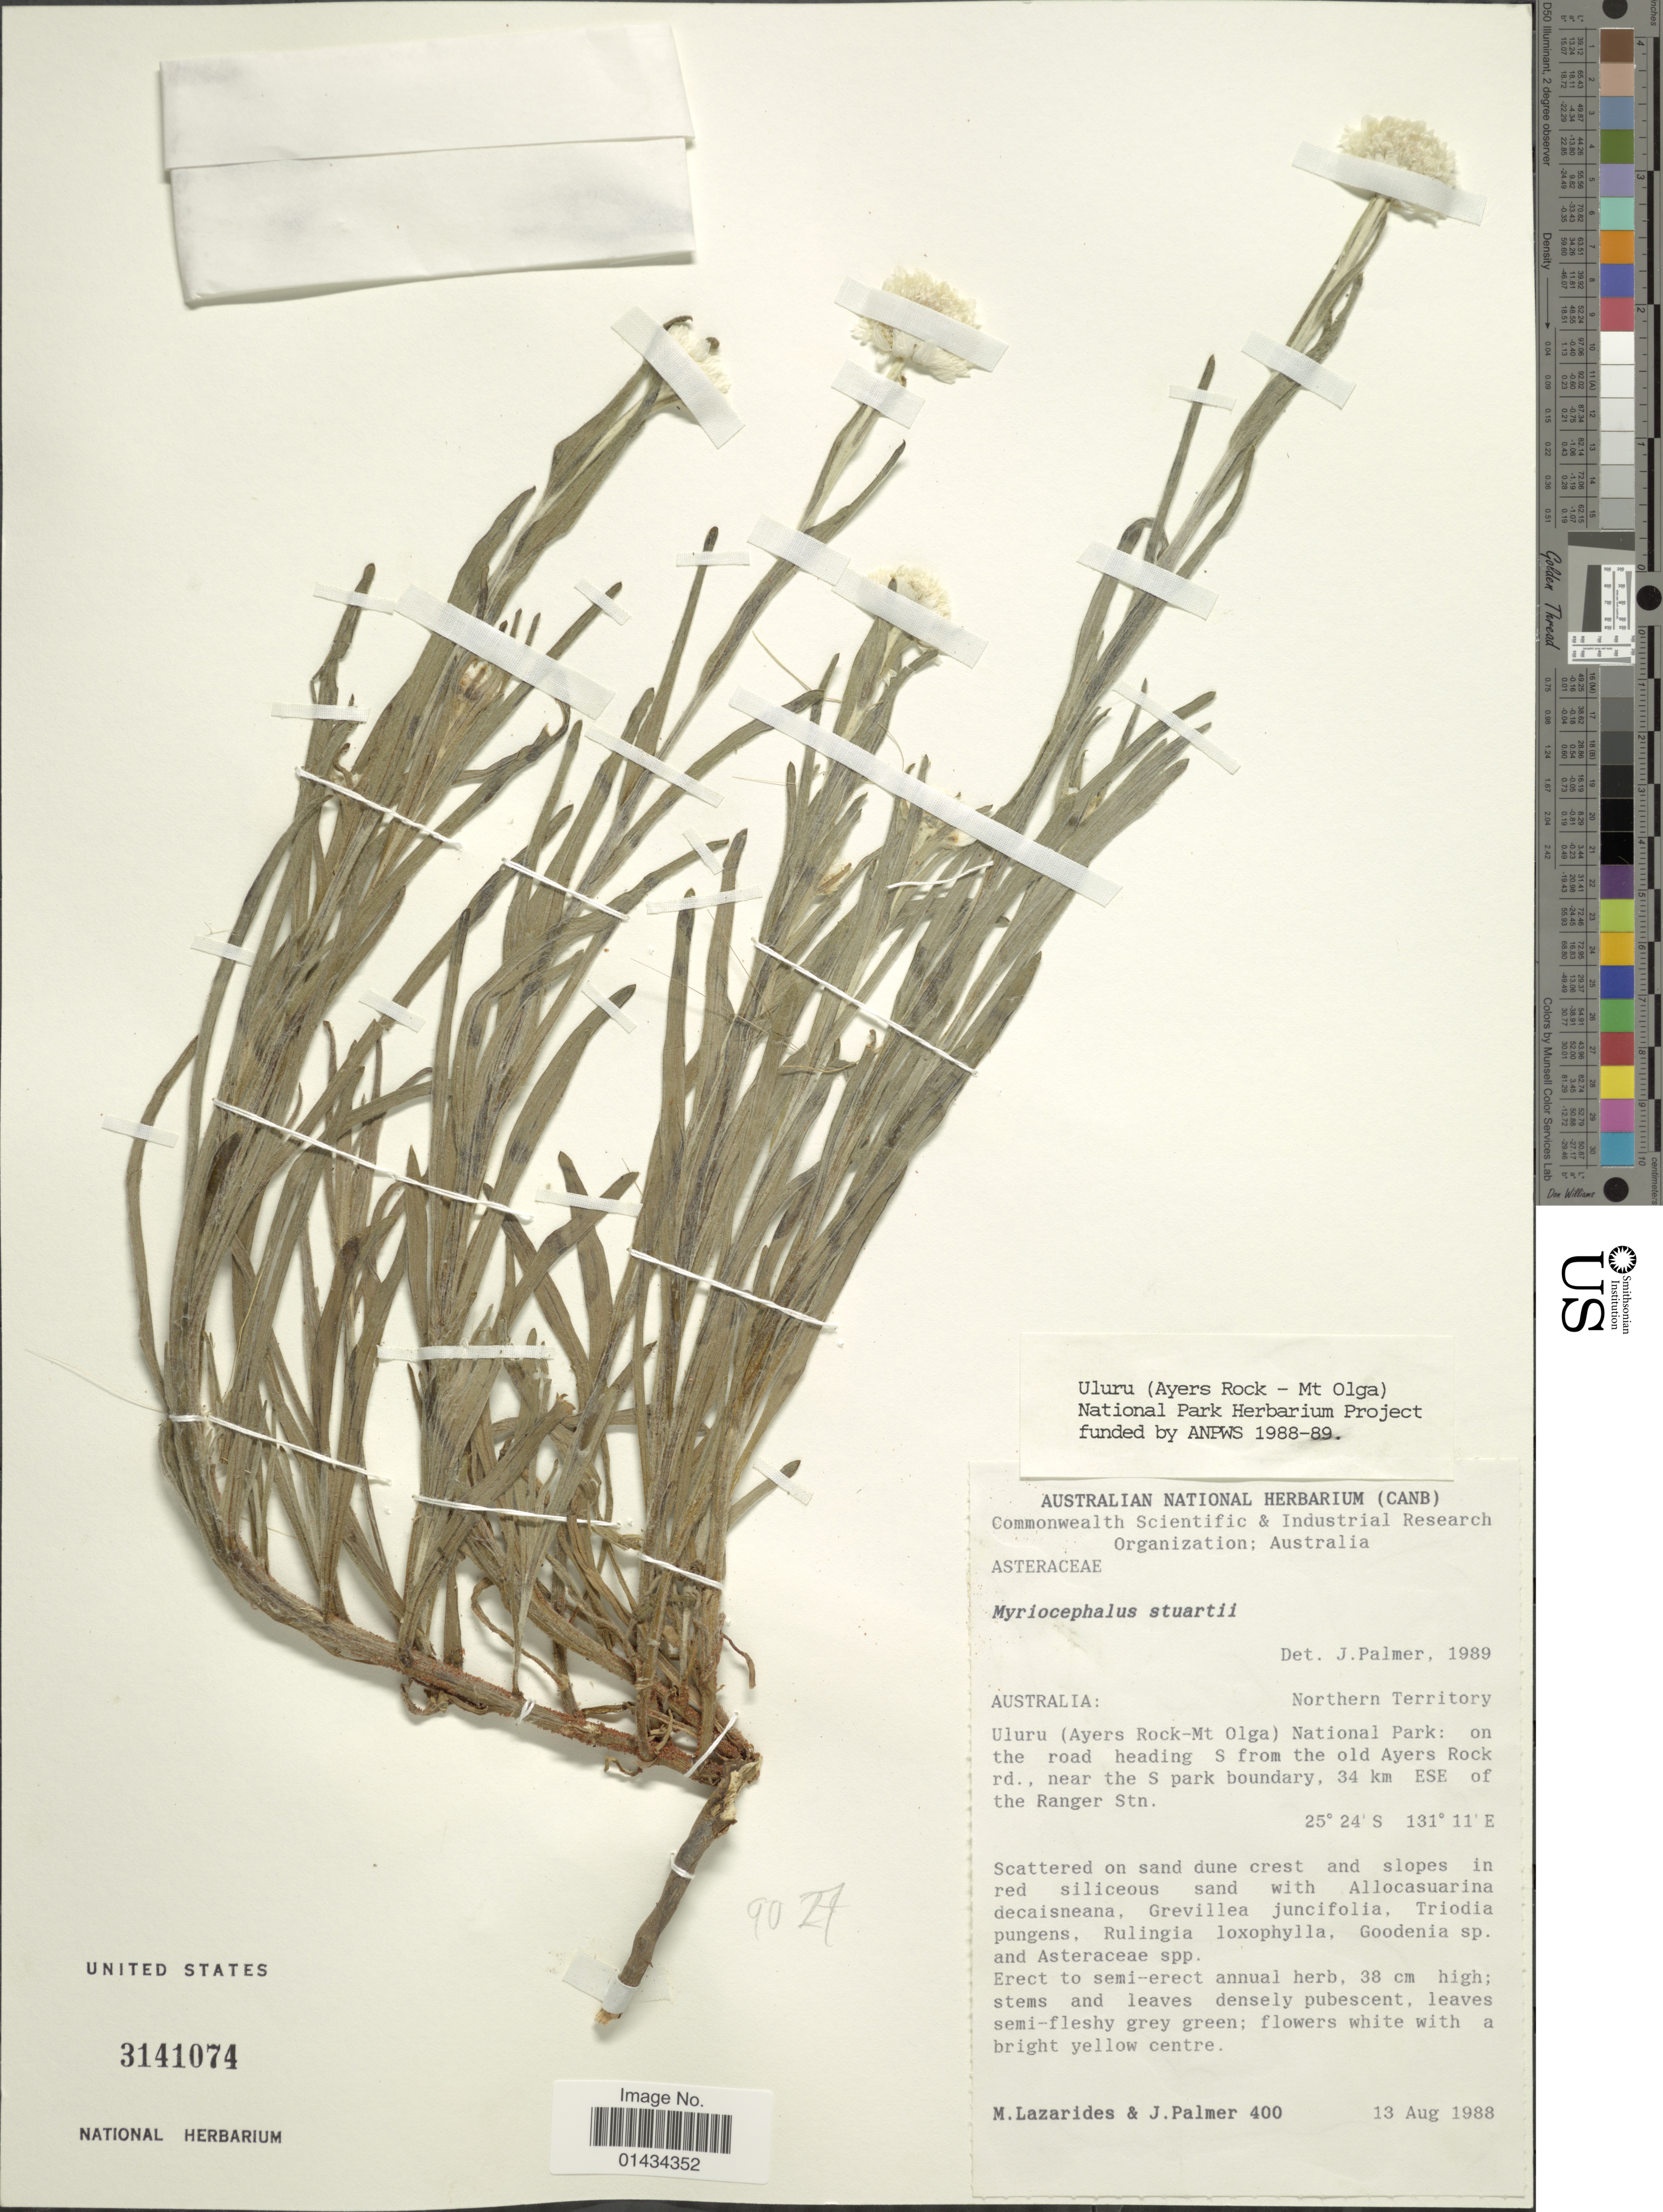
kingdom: Plantae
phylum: Tracheophyta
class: Magnoliopsida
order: Asterales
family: Asteraceae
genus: Myriocephalus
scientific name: Myriocephalus stuartii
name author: Benth.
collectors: M. Lazarides & J. Palmer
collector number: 400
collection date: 1988-08-13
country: Australia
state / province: Northern Territory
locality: Uluru (Ayers Rock-Mt Olga) National Park: on the road heading S from the old ayers Rock rd., near the S park boundary, 34 km ESE of the Ranger Stn.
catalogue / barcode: US 3141074